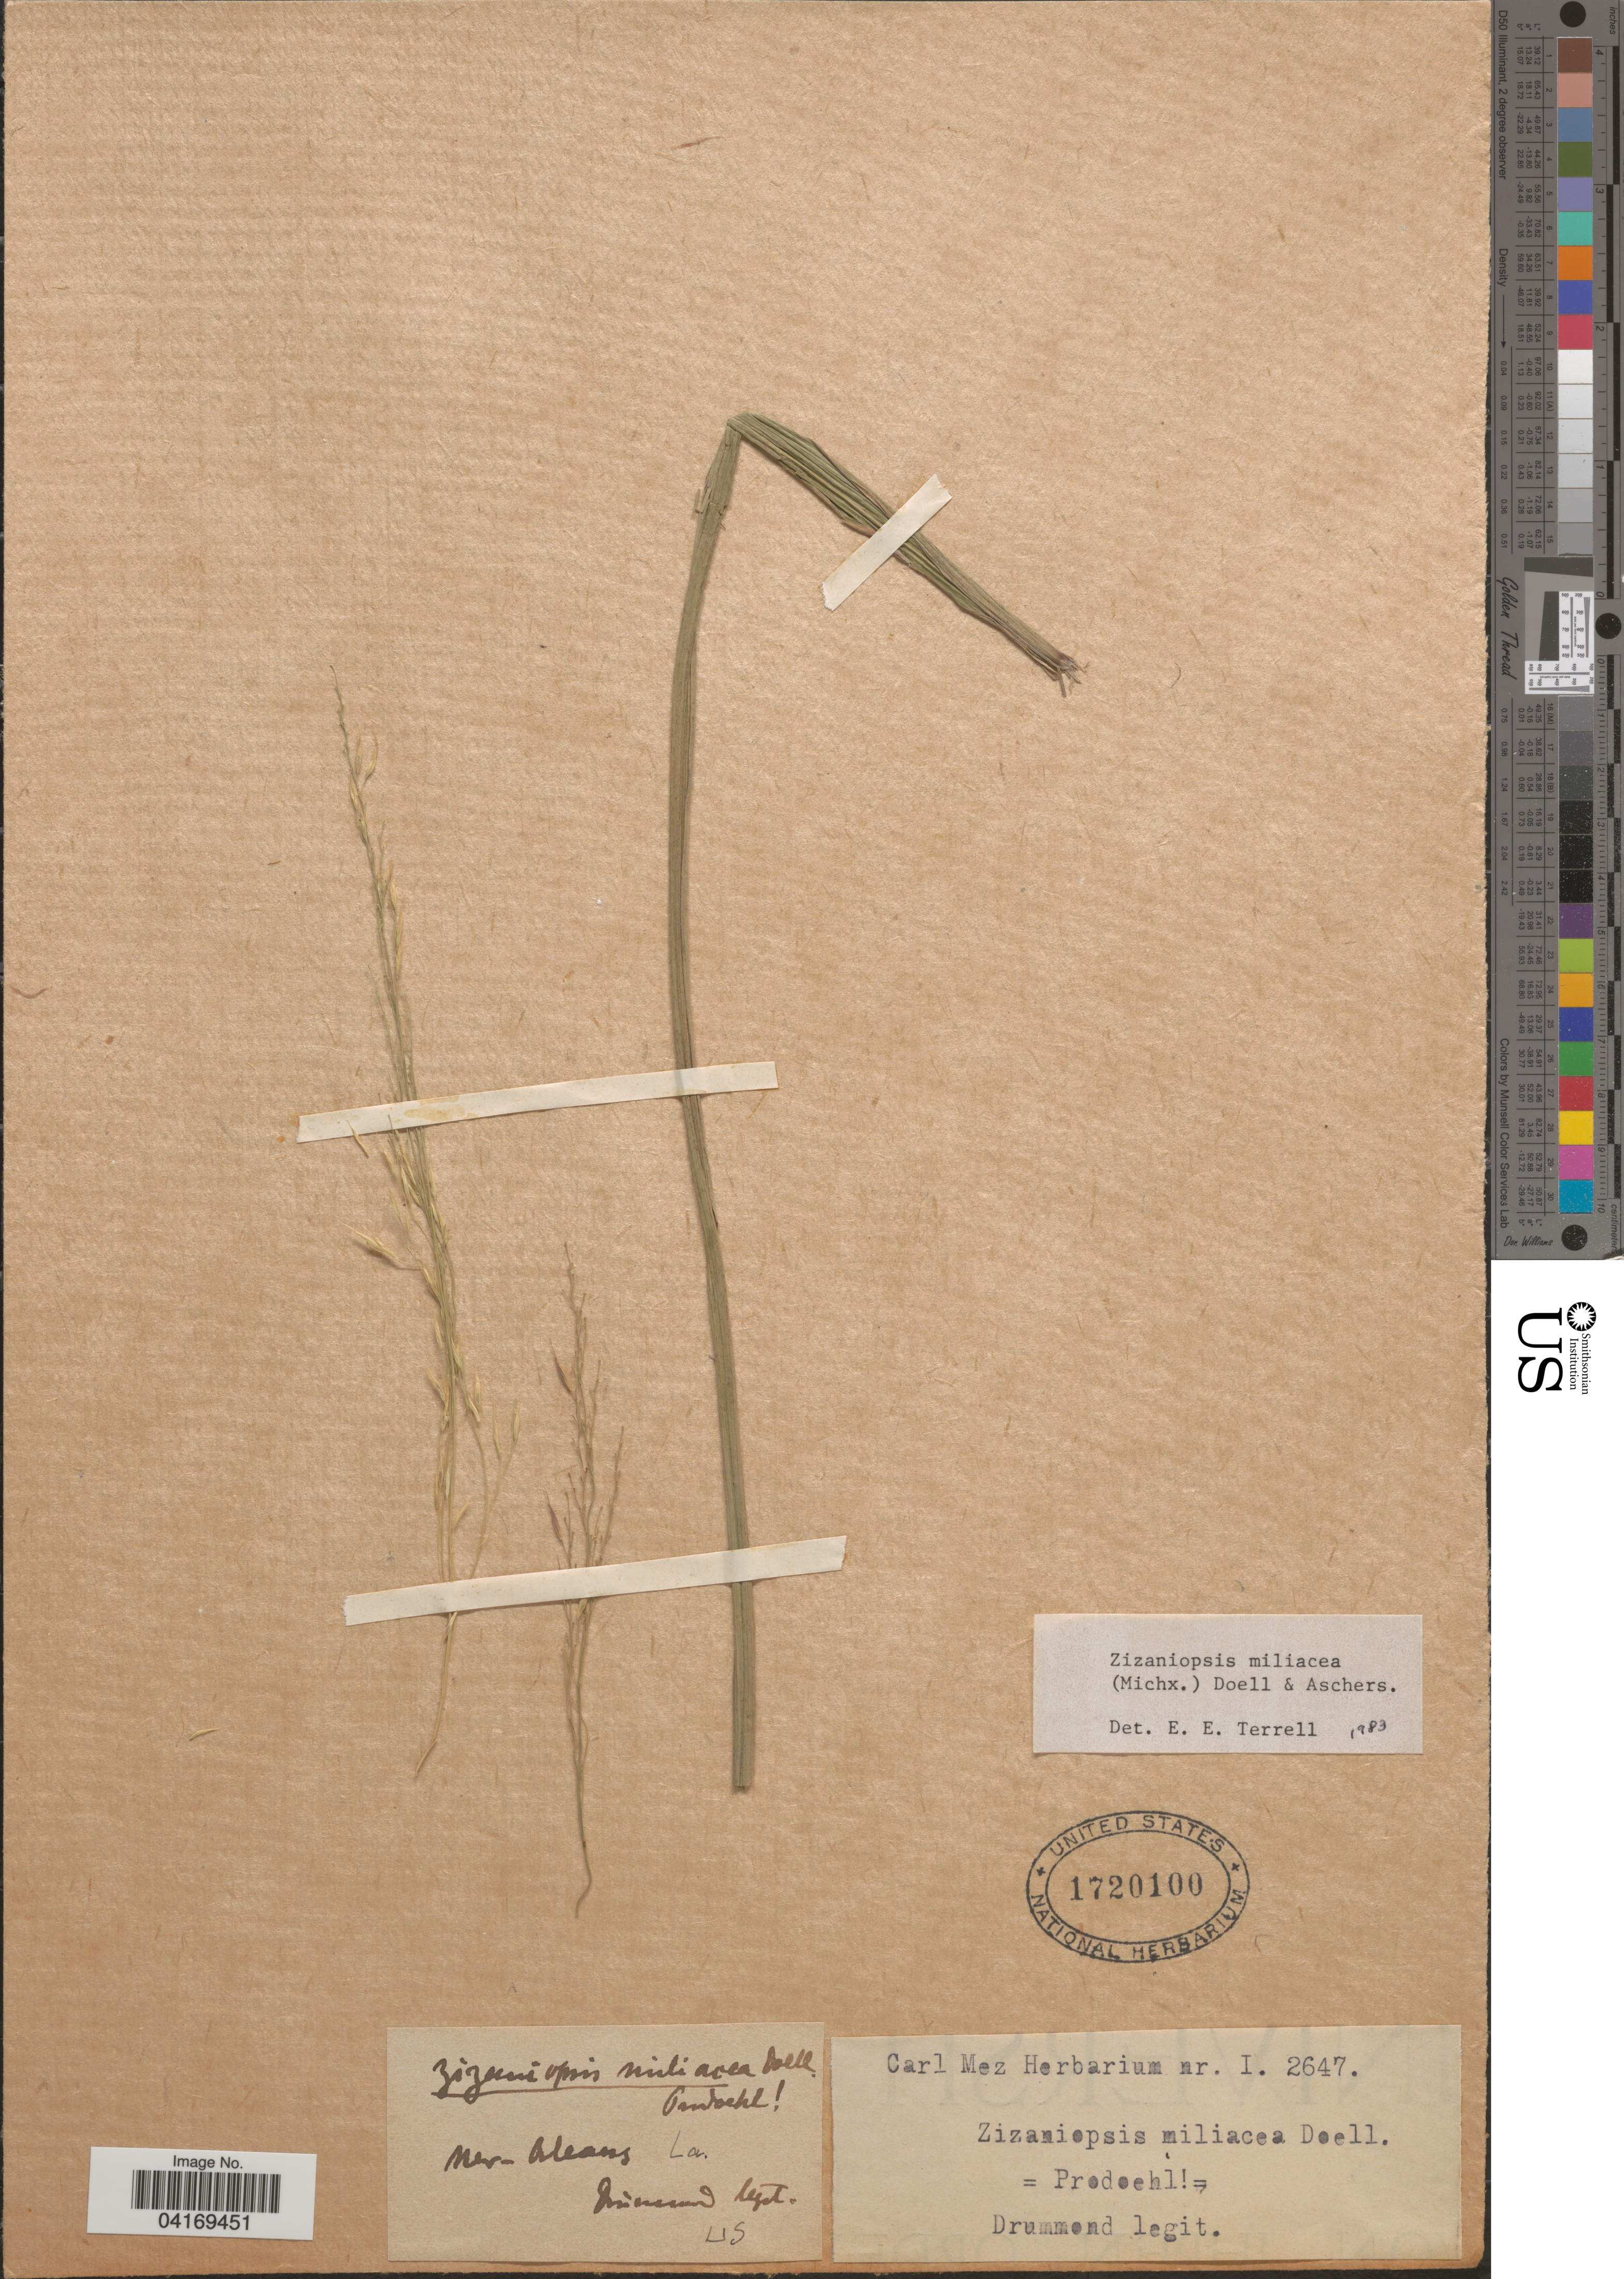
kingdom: Plantae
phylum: Tracheophyta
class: Liliopsida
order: Poales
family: Poaceae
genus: Zizaniopsis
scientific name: Zizaniopsis miliacea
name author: (Michx.) Döll & Asch.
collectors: -. Drummond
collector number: I2647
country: United States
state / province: Louisiana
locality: New Orleans.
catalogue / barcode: US 1720100